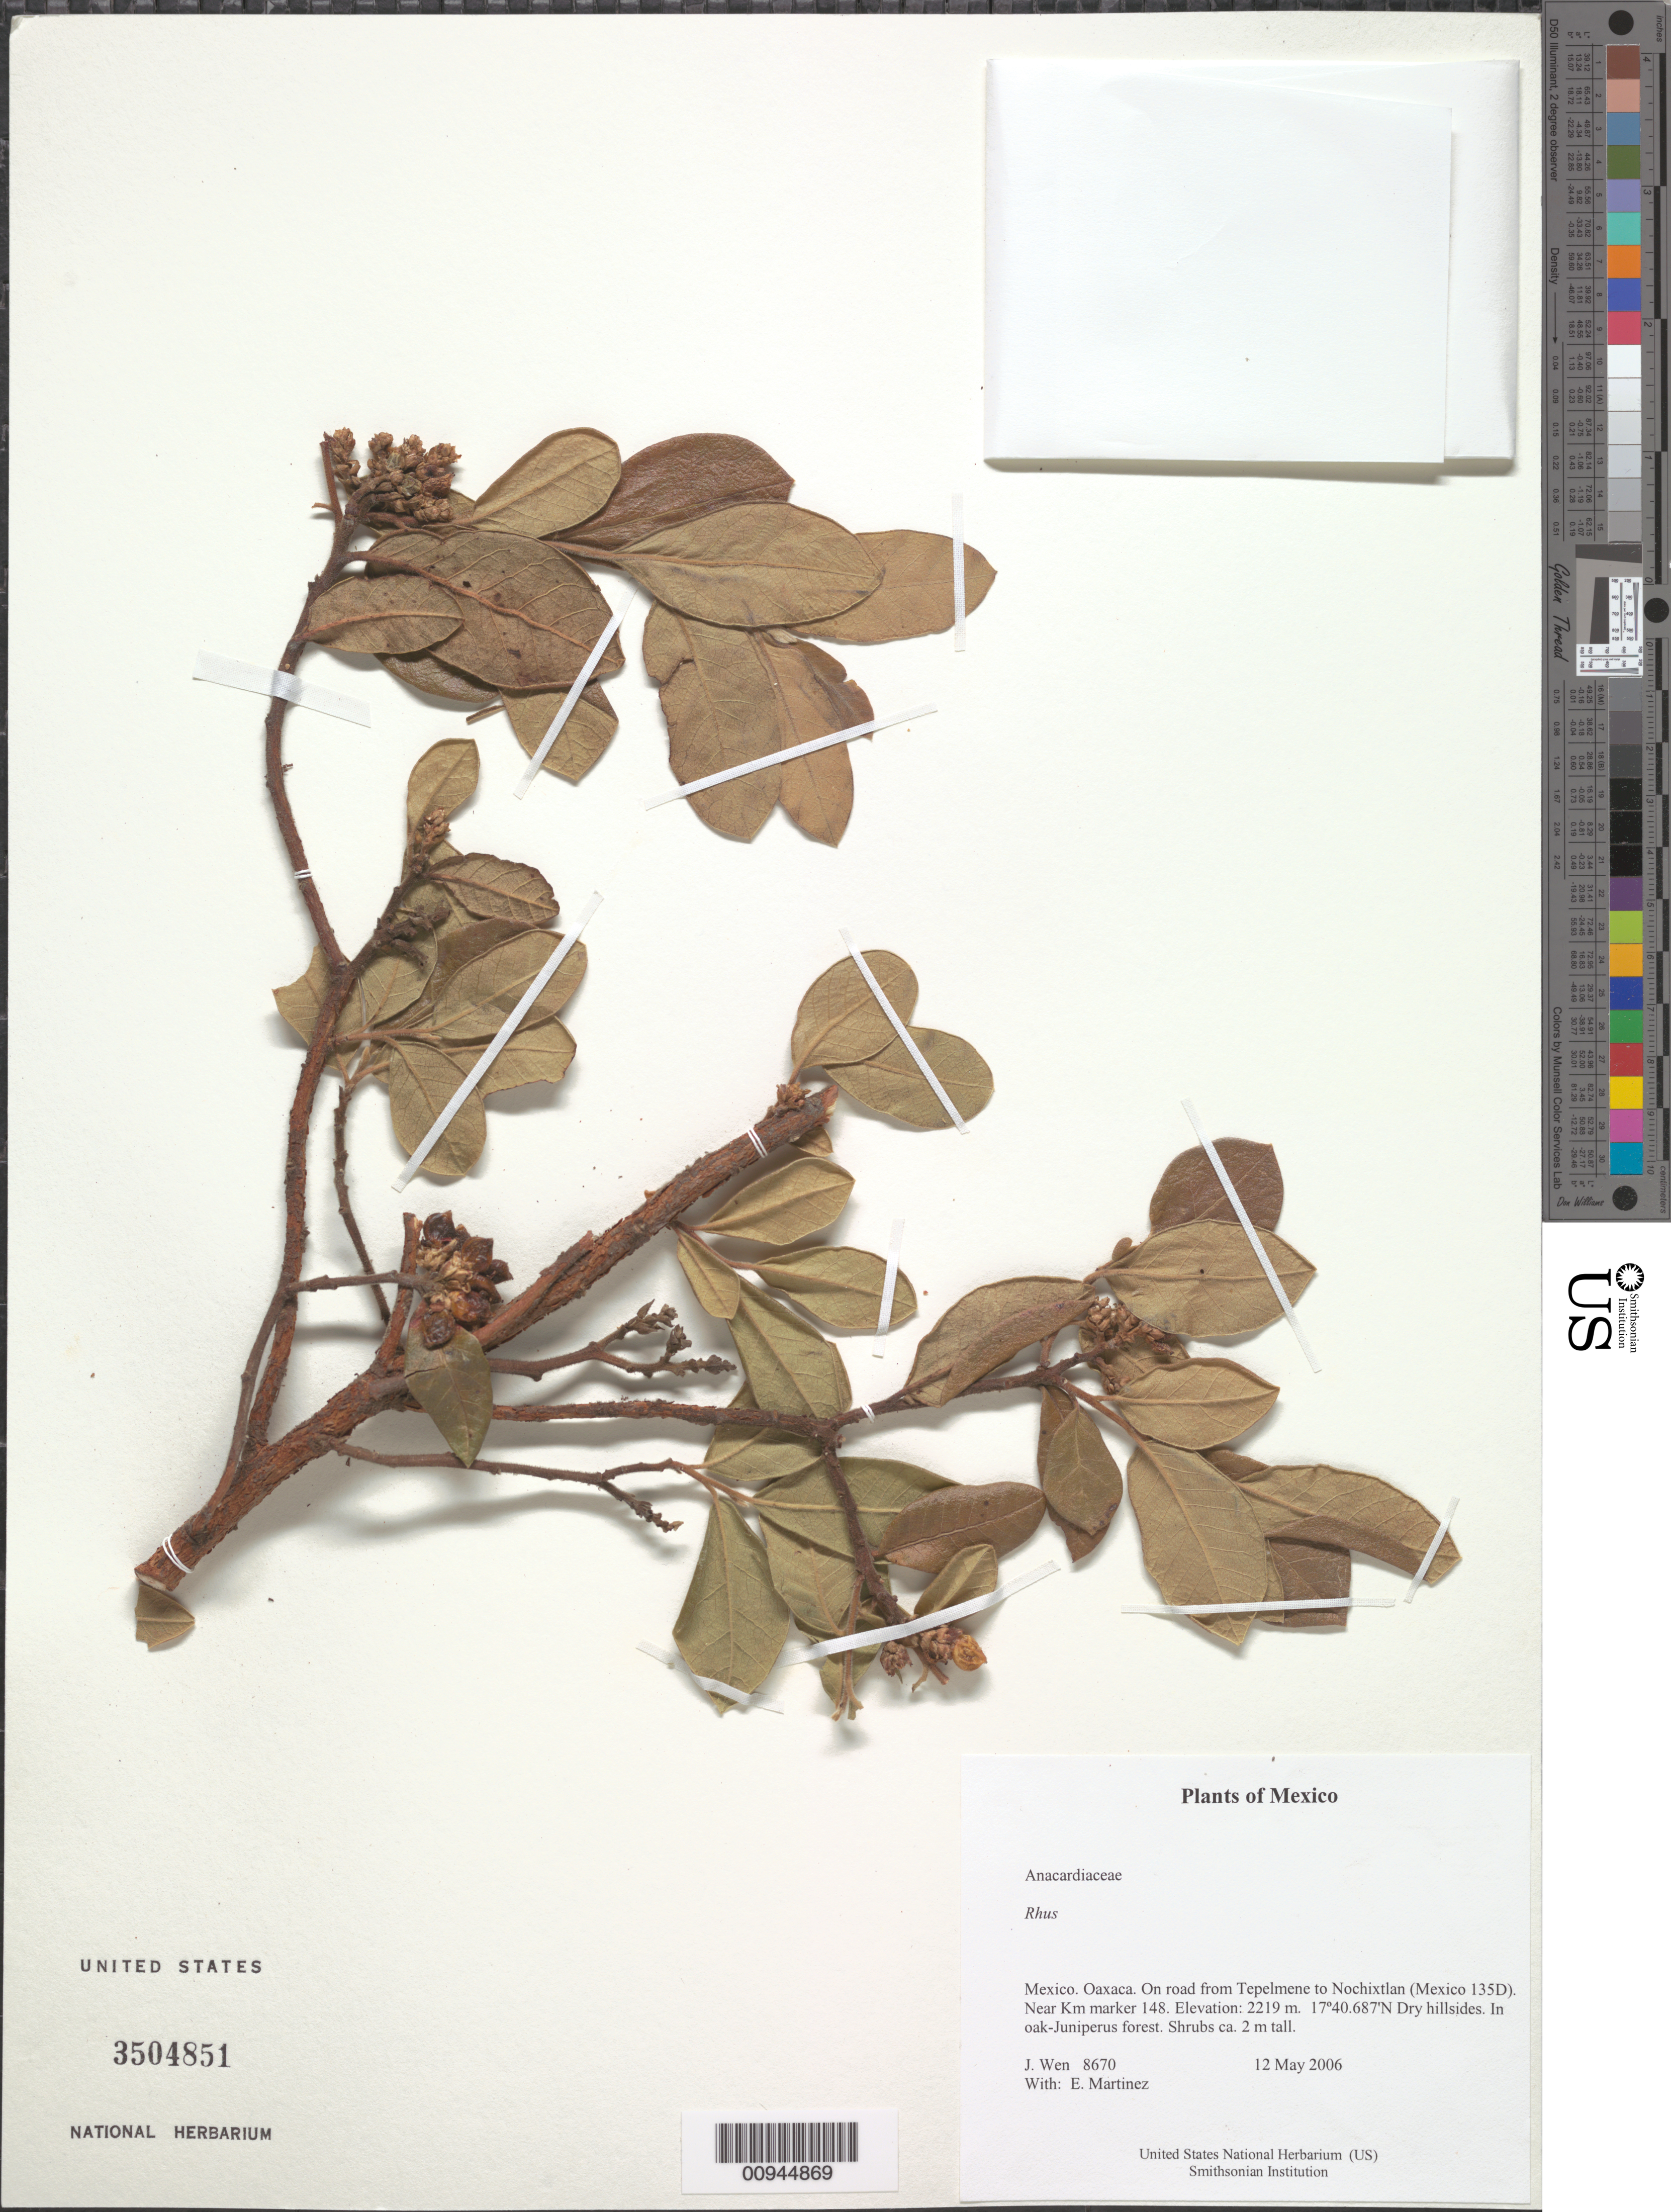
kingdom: Plantae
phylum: Tracheophyta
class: Magnoliopsida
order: Sapindales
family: Anacardiaceae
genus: Rhus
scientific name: Rhus standleyi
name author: F.A. Barkley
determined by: Mitchell, John D.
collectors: J. Wen & E. Martínez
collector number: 8670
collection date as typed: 12 May 2006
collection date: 2006-05-12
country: Mexico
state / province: Oaxaca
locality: On road from Tepelmene to Nochixtlan (Mexico 135D). Near Km marker 148.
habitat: Dry hillsides. In oak-Juniperus forest.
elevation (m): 2219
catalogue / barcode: US 3504851